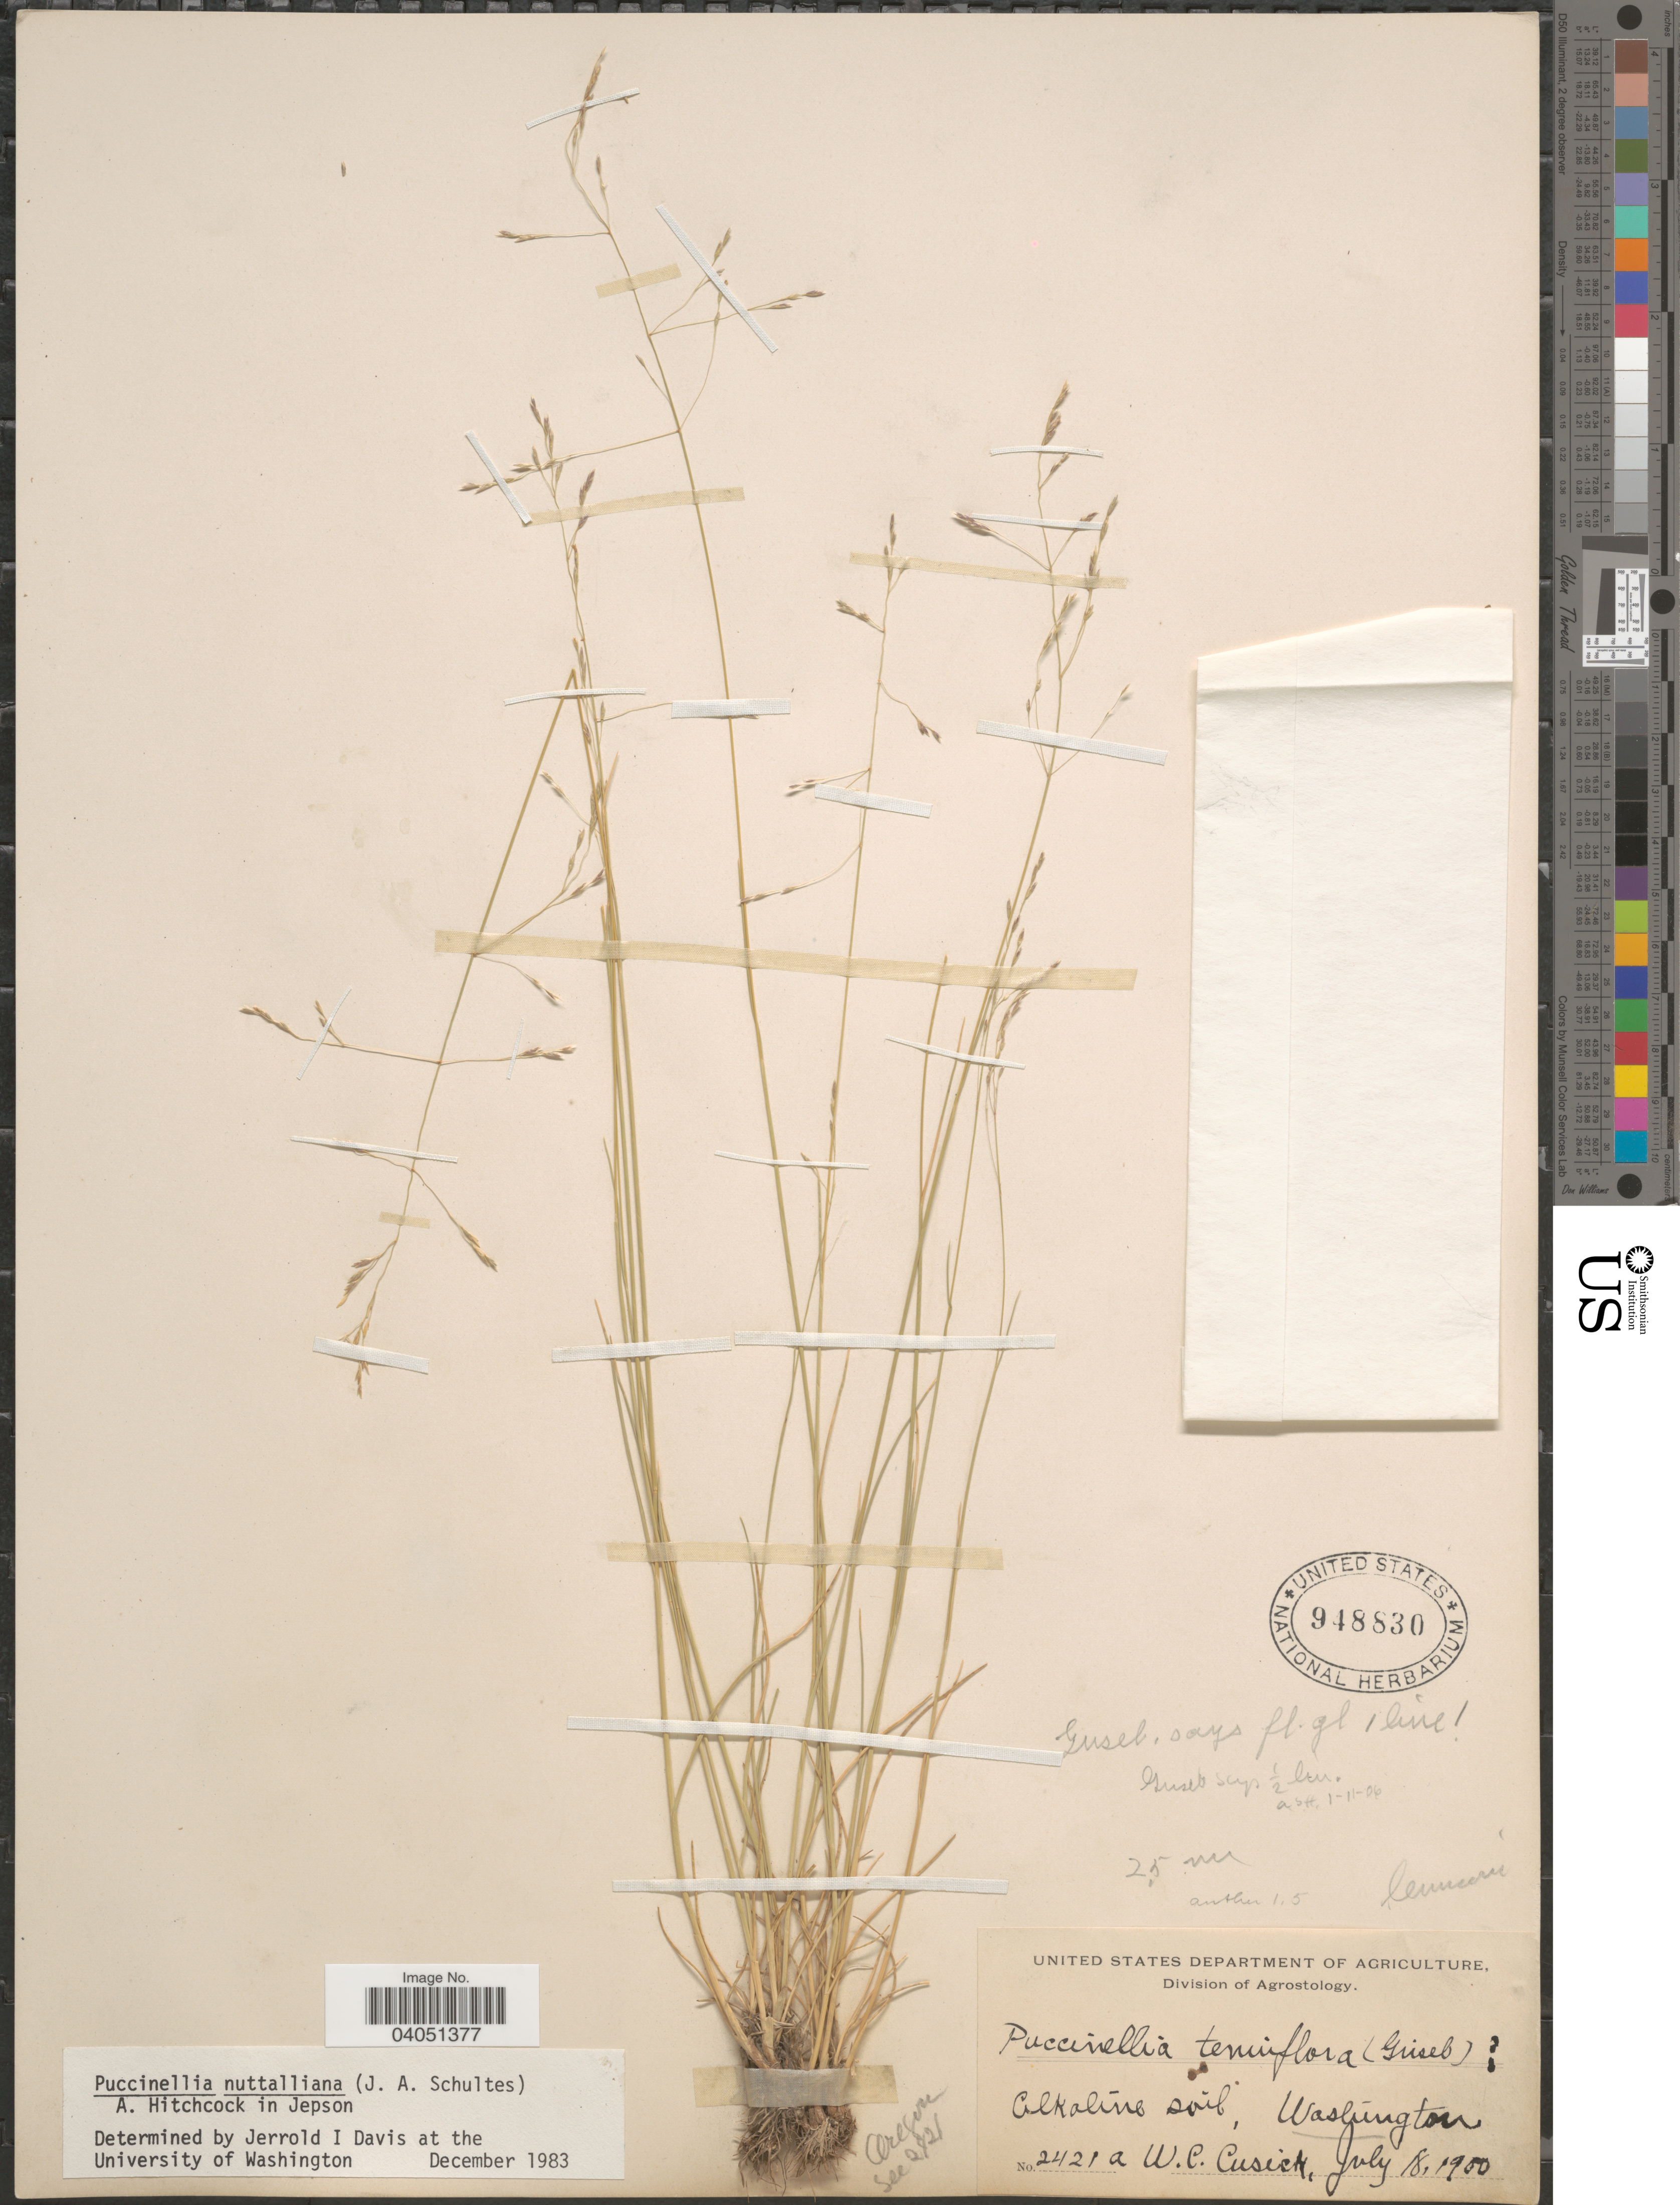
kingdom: Plantae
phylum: Tracheophyta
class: Liliopsida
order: Poales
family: Poaceae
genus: Puccinellia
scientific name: Puccinellia nuttalliana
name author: (Schult.) Hitchc.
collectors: W. C. Cusick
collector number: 2421a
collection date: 1900-07-18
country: United States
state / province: Washington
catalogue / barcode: US 948830